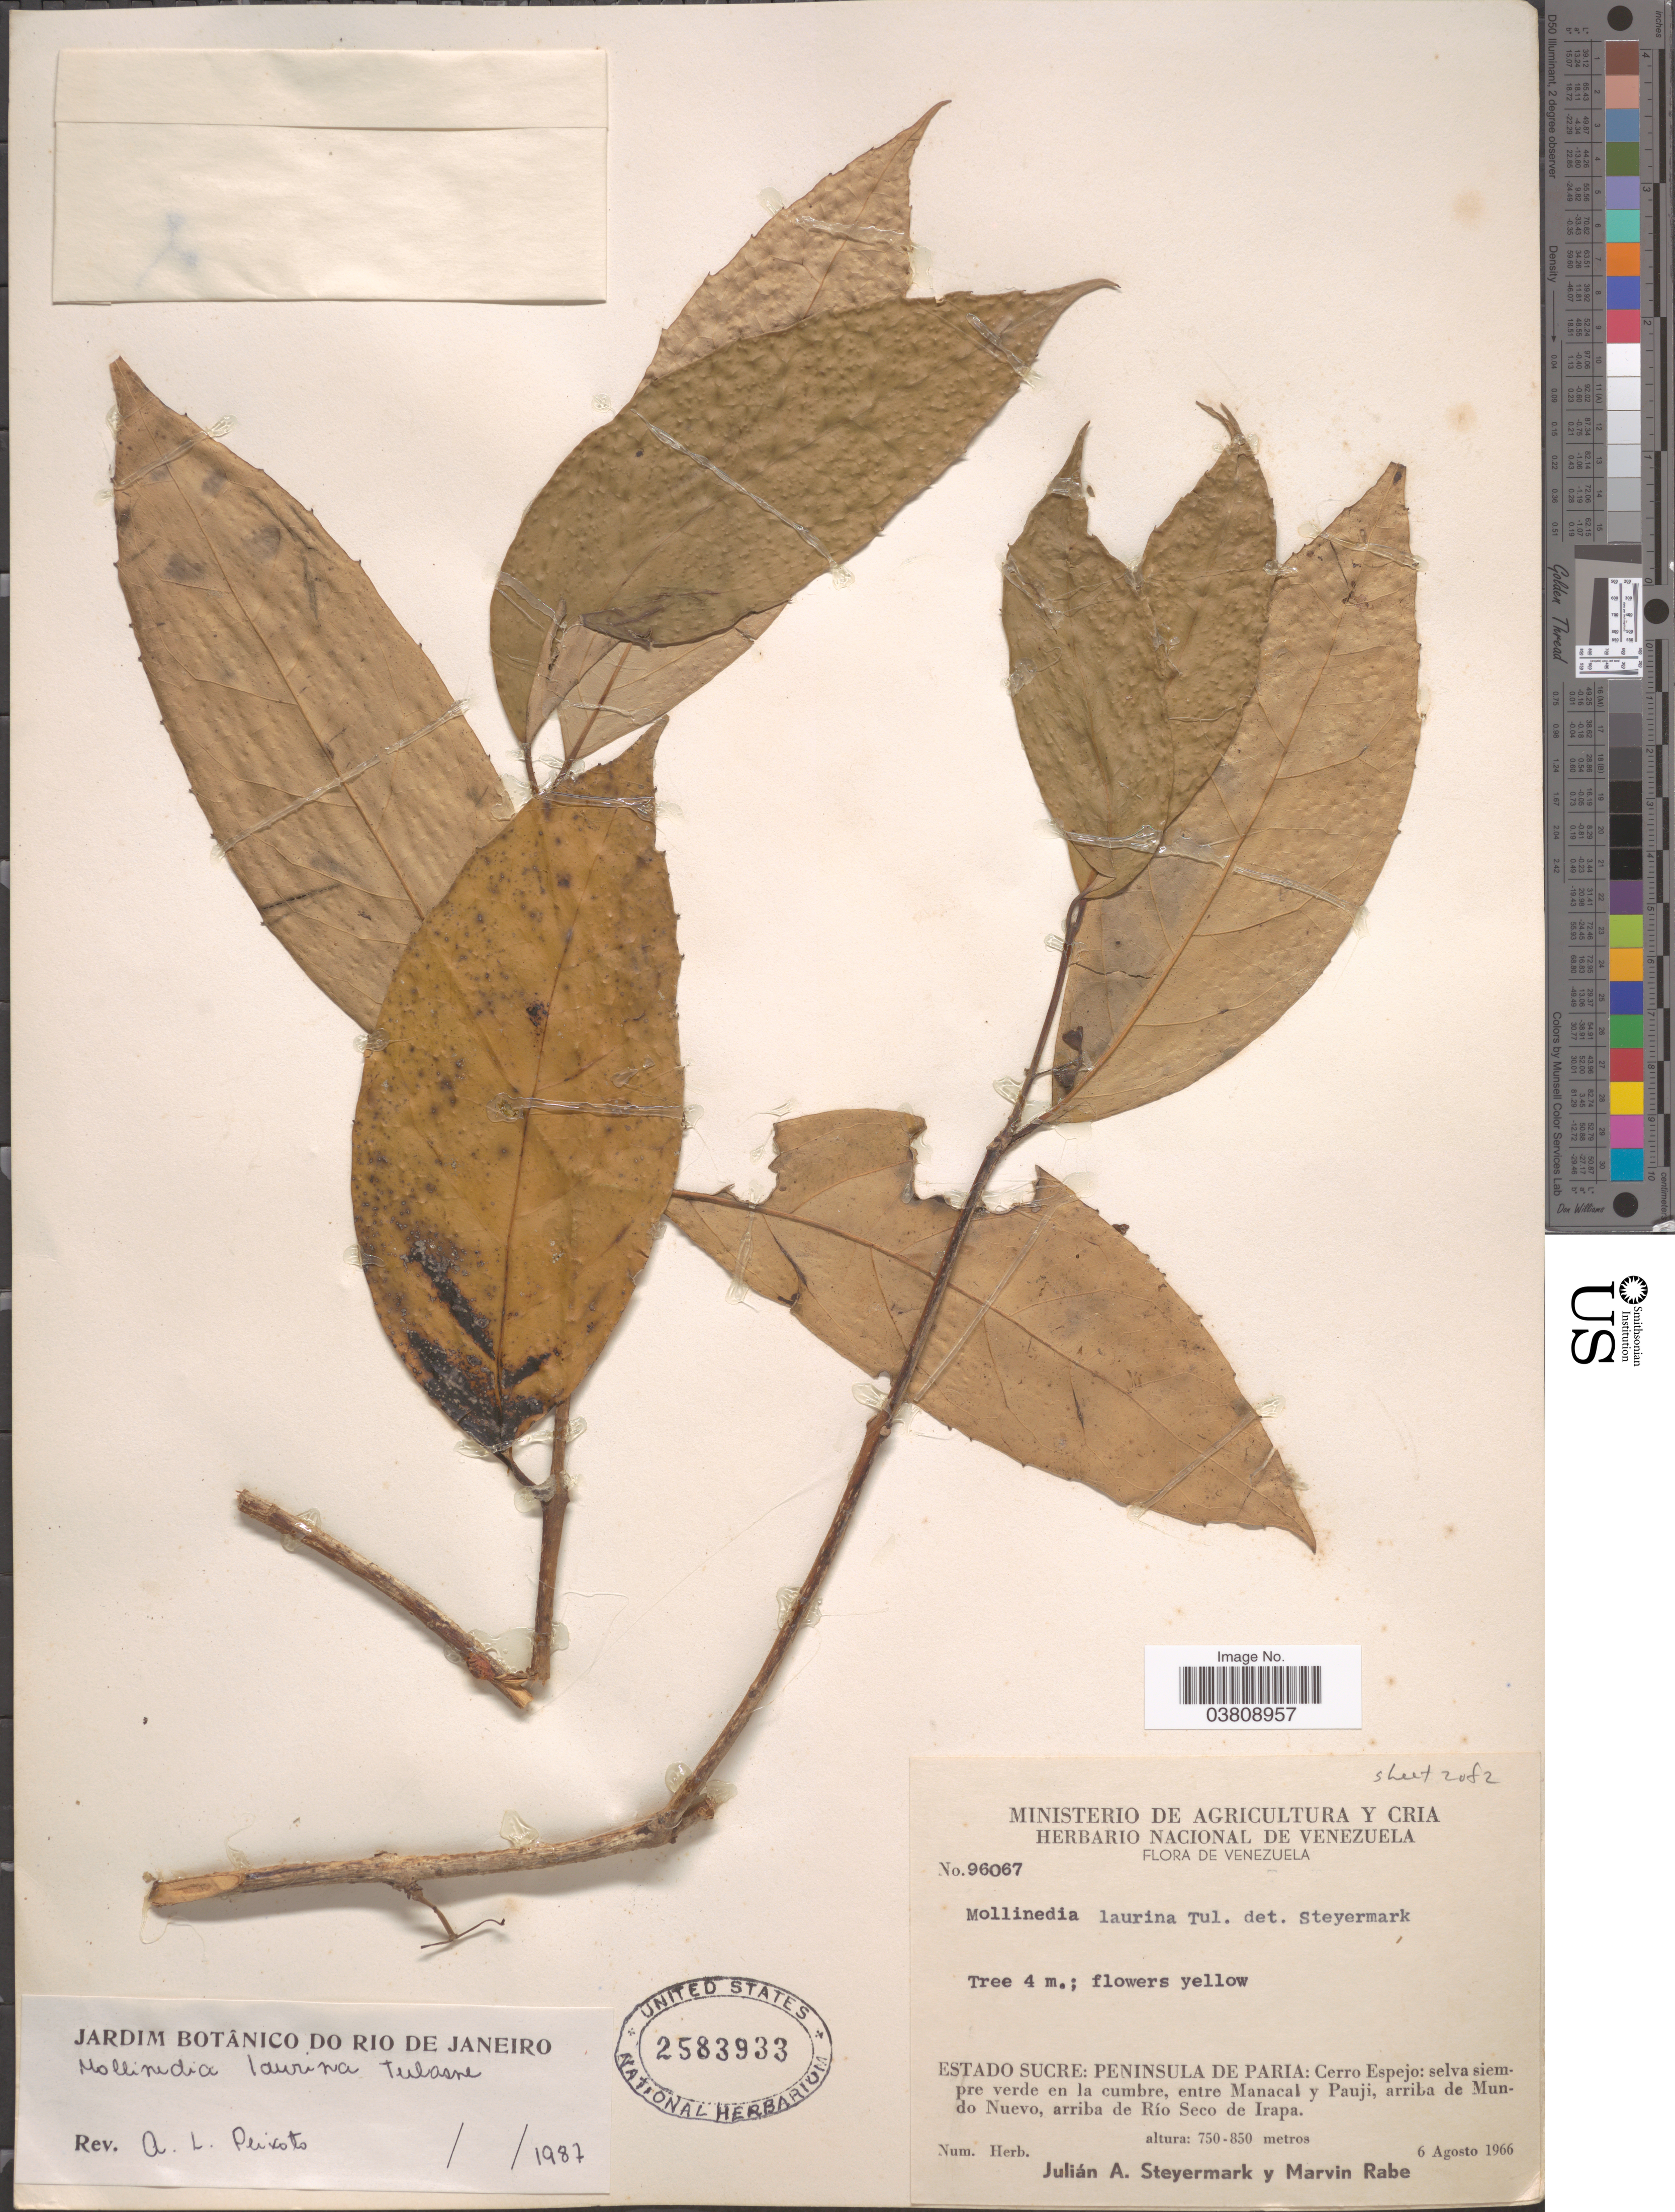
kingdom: Plantae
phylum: Tracheophyta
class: Magnoliopsida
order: Laurales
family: Monimiaceae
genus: Mollinedia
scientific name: Mollinedia laurina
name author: Tul.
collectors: J. Steyermark & M. Rabe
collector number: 96067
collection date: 1966-08-06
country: Venezuela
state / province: Sucre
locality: Peninsula De Paria: Cerro Espejo: selva siempre verde en la cumbre, entre Manacal Y Pauji, arriba de Mundo Nuevo, arriba de Río Seco de Irapa.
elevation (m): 750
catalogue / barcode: US 2583933